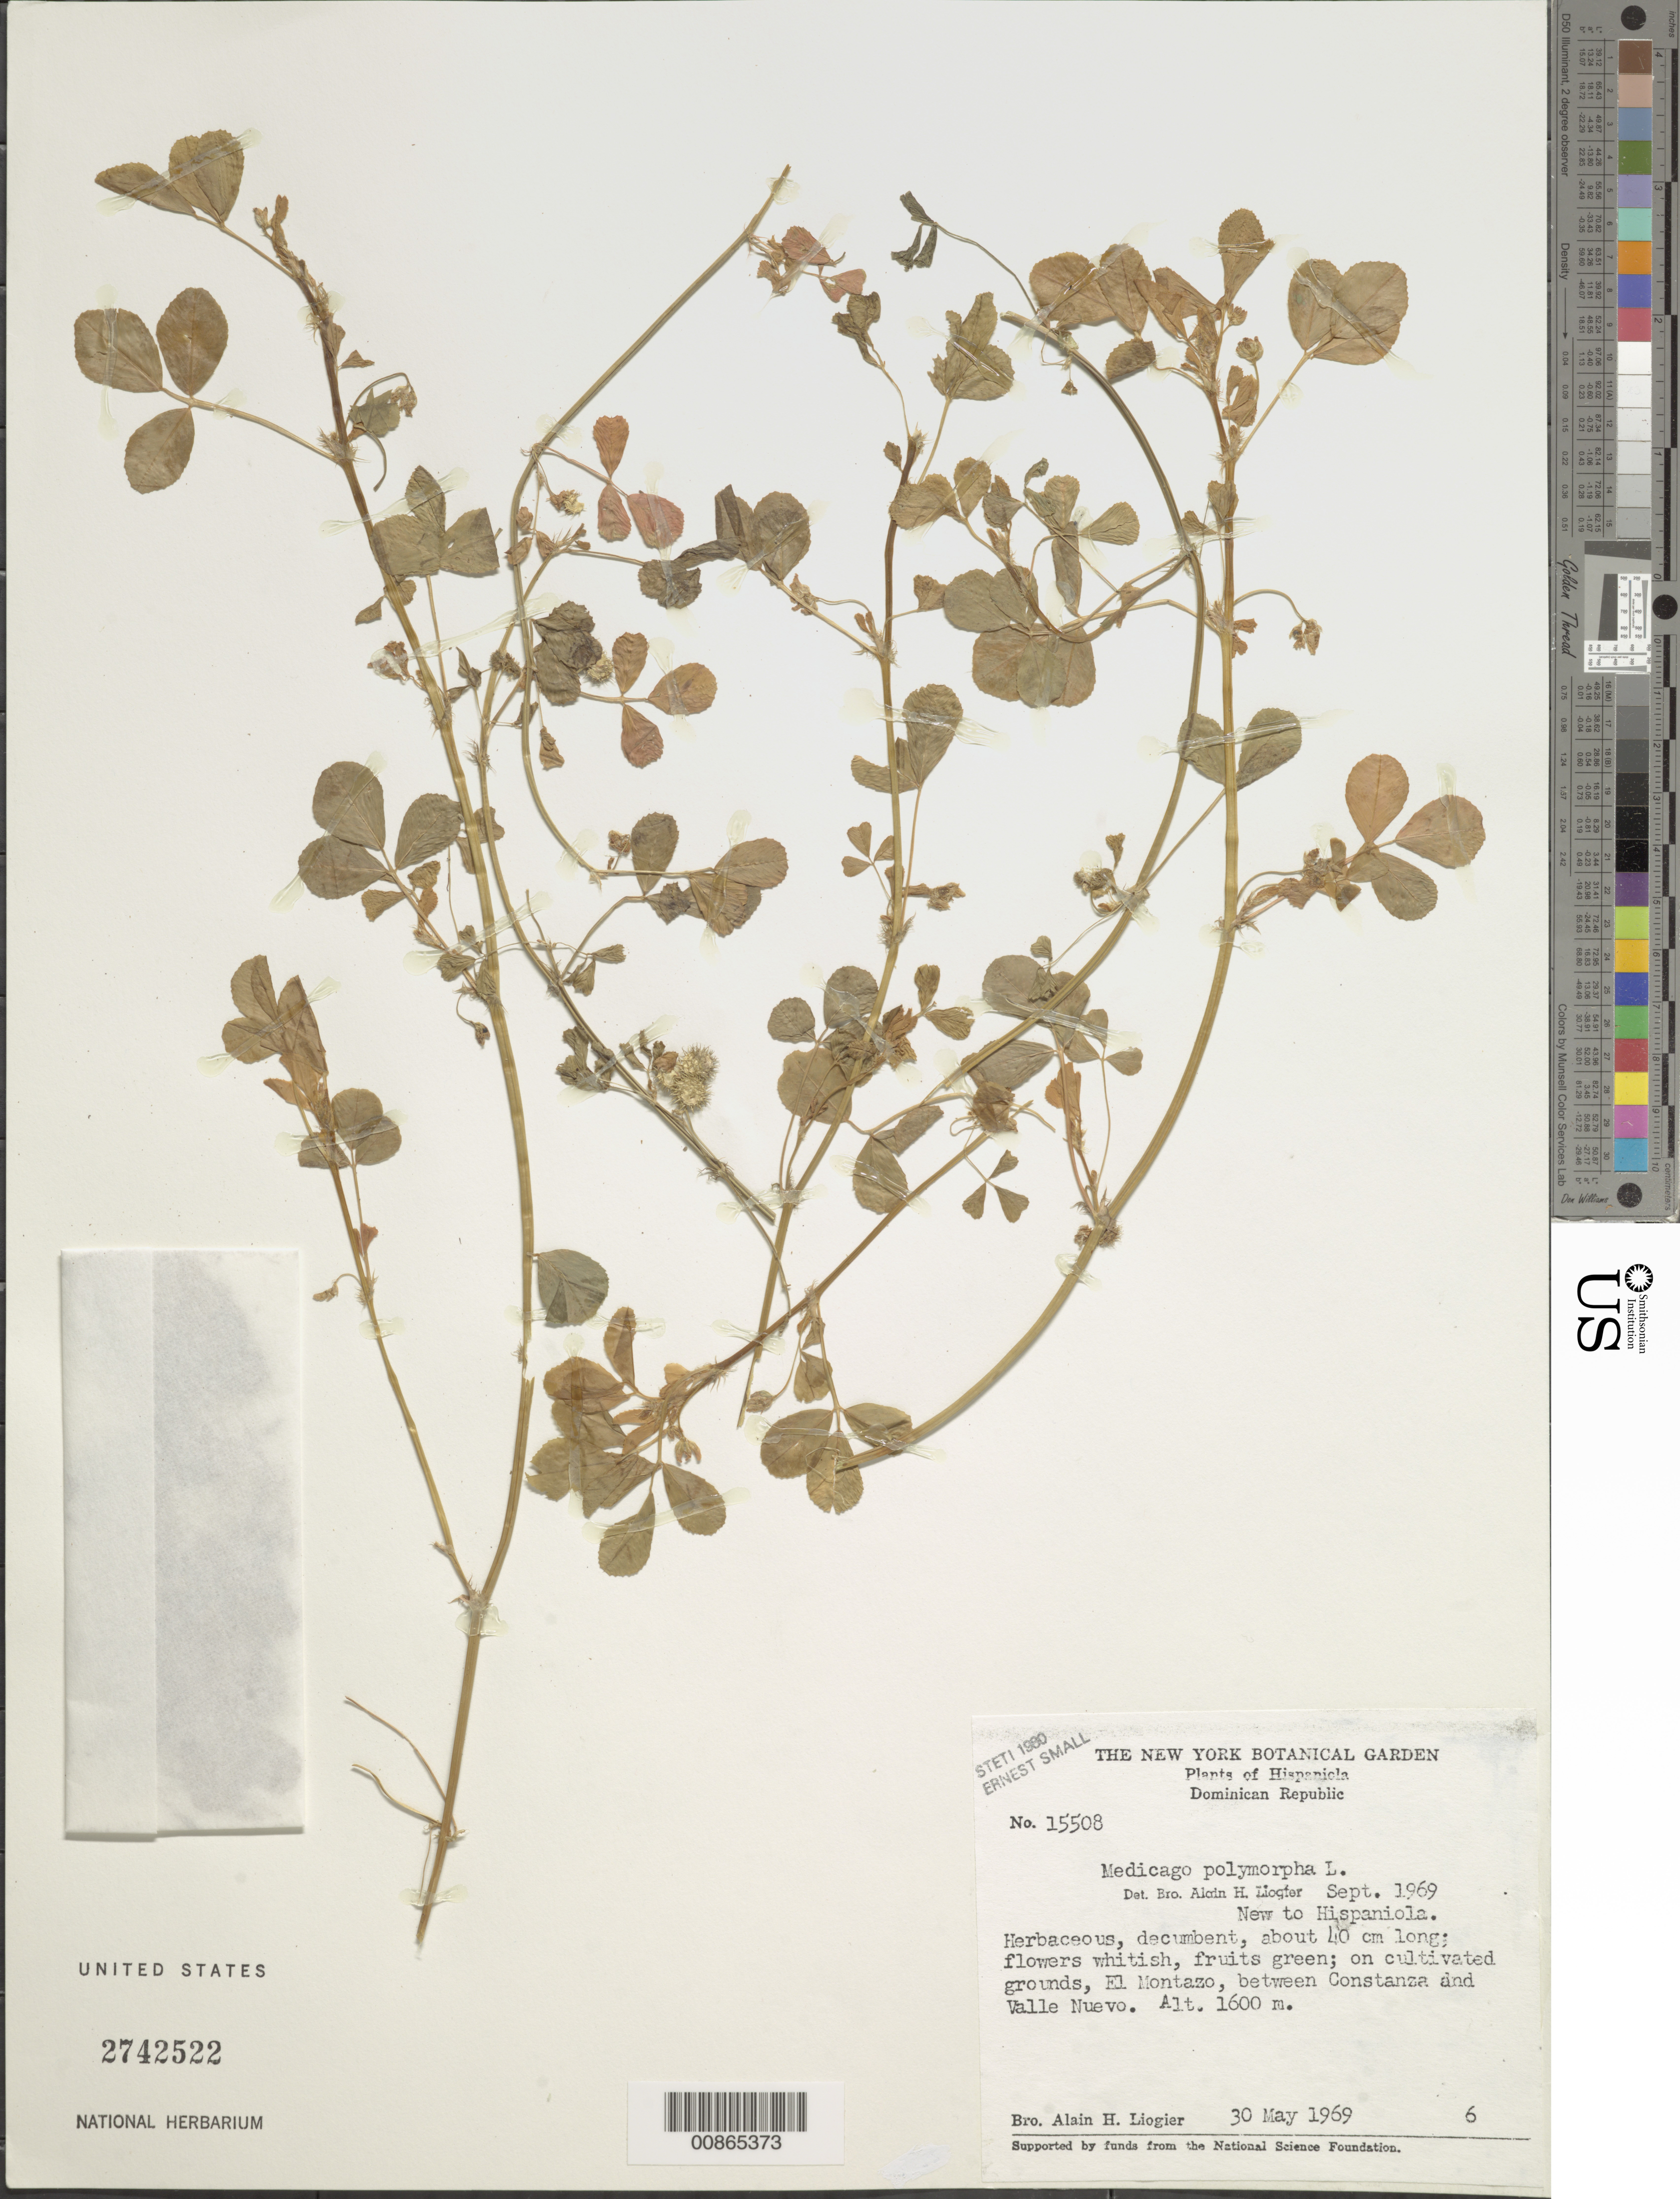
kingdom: Plantae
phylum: Tracheophyta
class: Magnoliopsida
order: Fabales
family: Fabaceae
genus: Medicago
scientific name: Medicago polymorpha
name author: L.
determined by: Small, Ernest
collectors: A. H. Liogier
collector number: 15508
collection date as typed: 30 May 1969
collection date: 1969-05-30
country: Dominican Republic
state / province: La Vega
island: Hispaniola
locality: El Montazo, between Constanza and Valle Nuevo.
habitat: On cultivated grounds.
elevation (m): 1600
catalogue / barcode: US 2742522